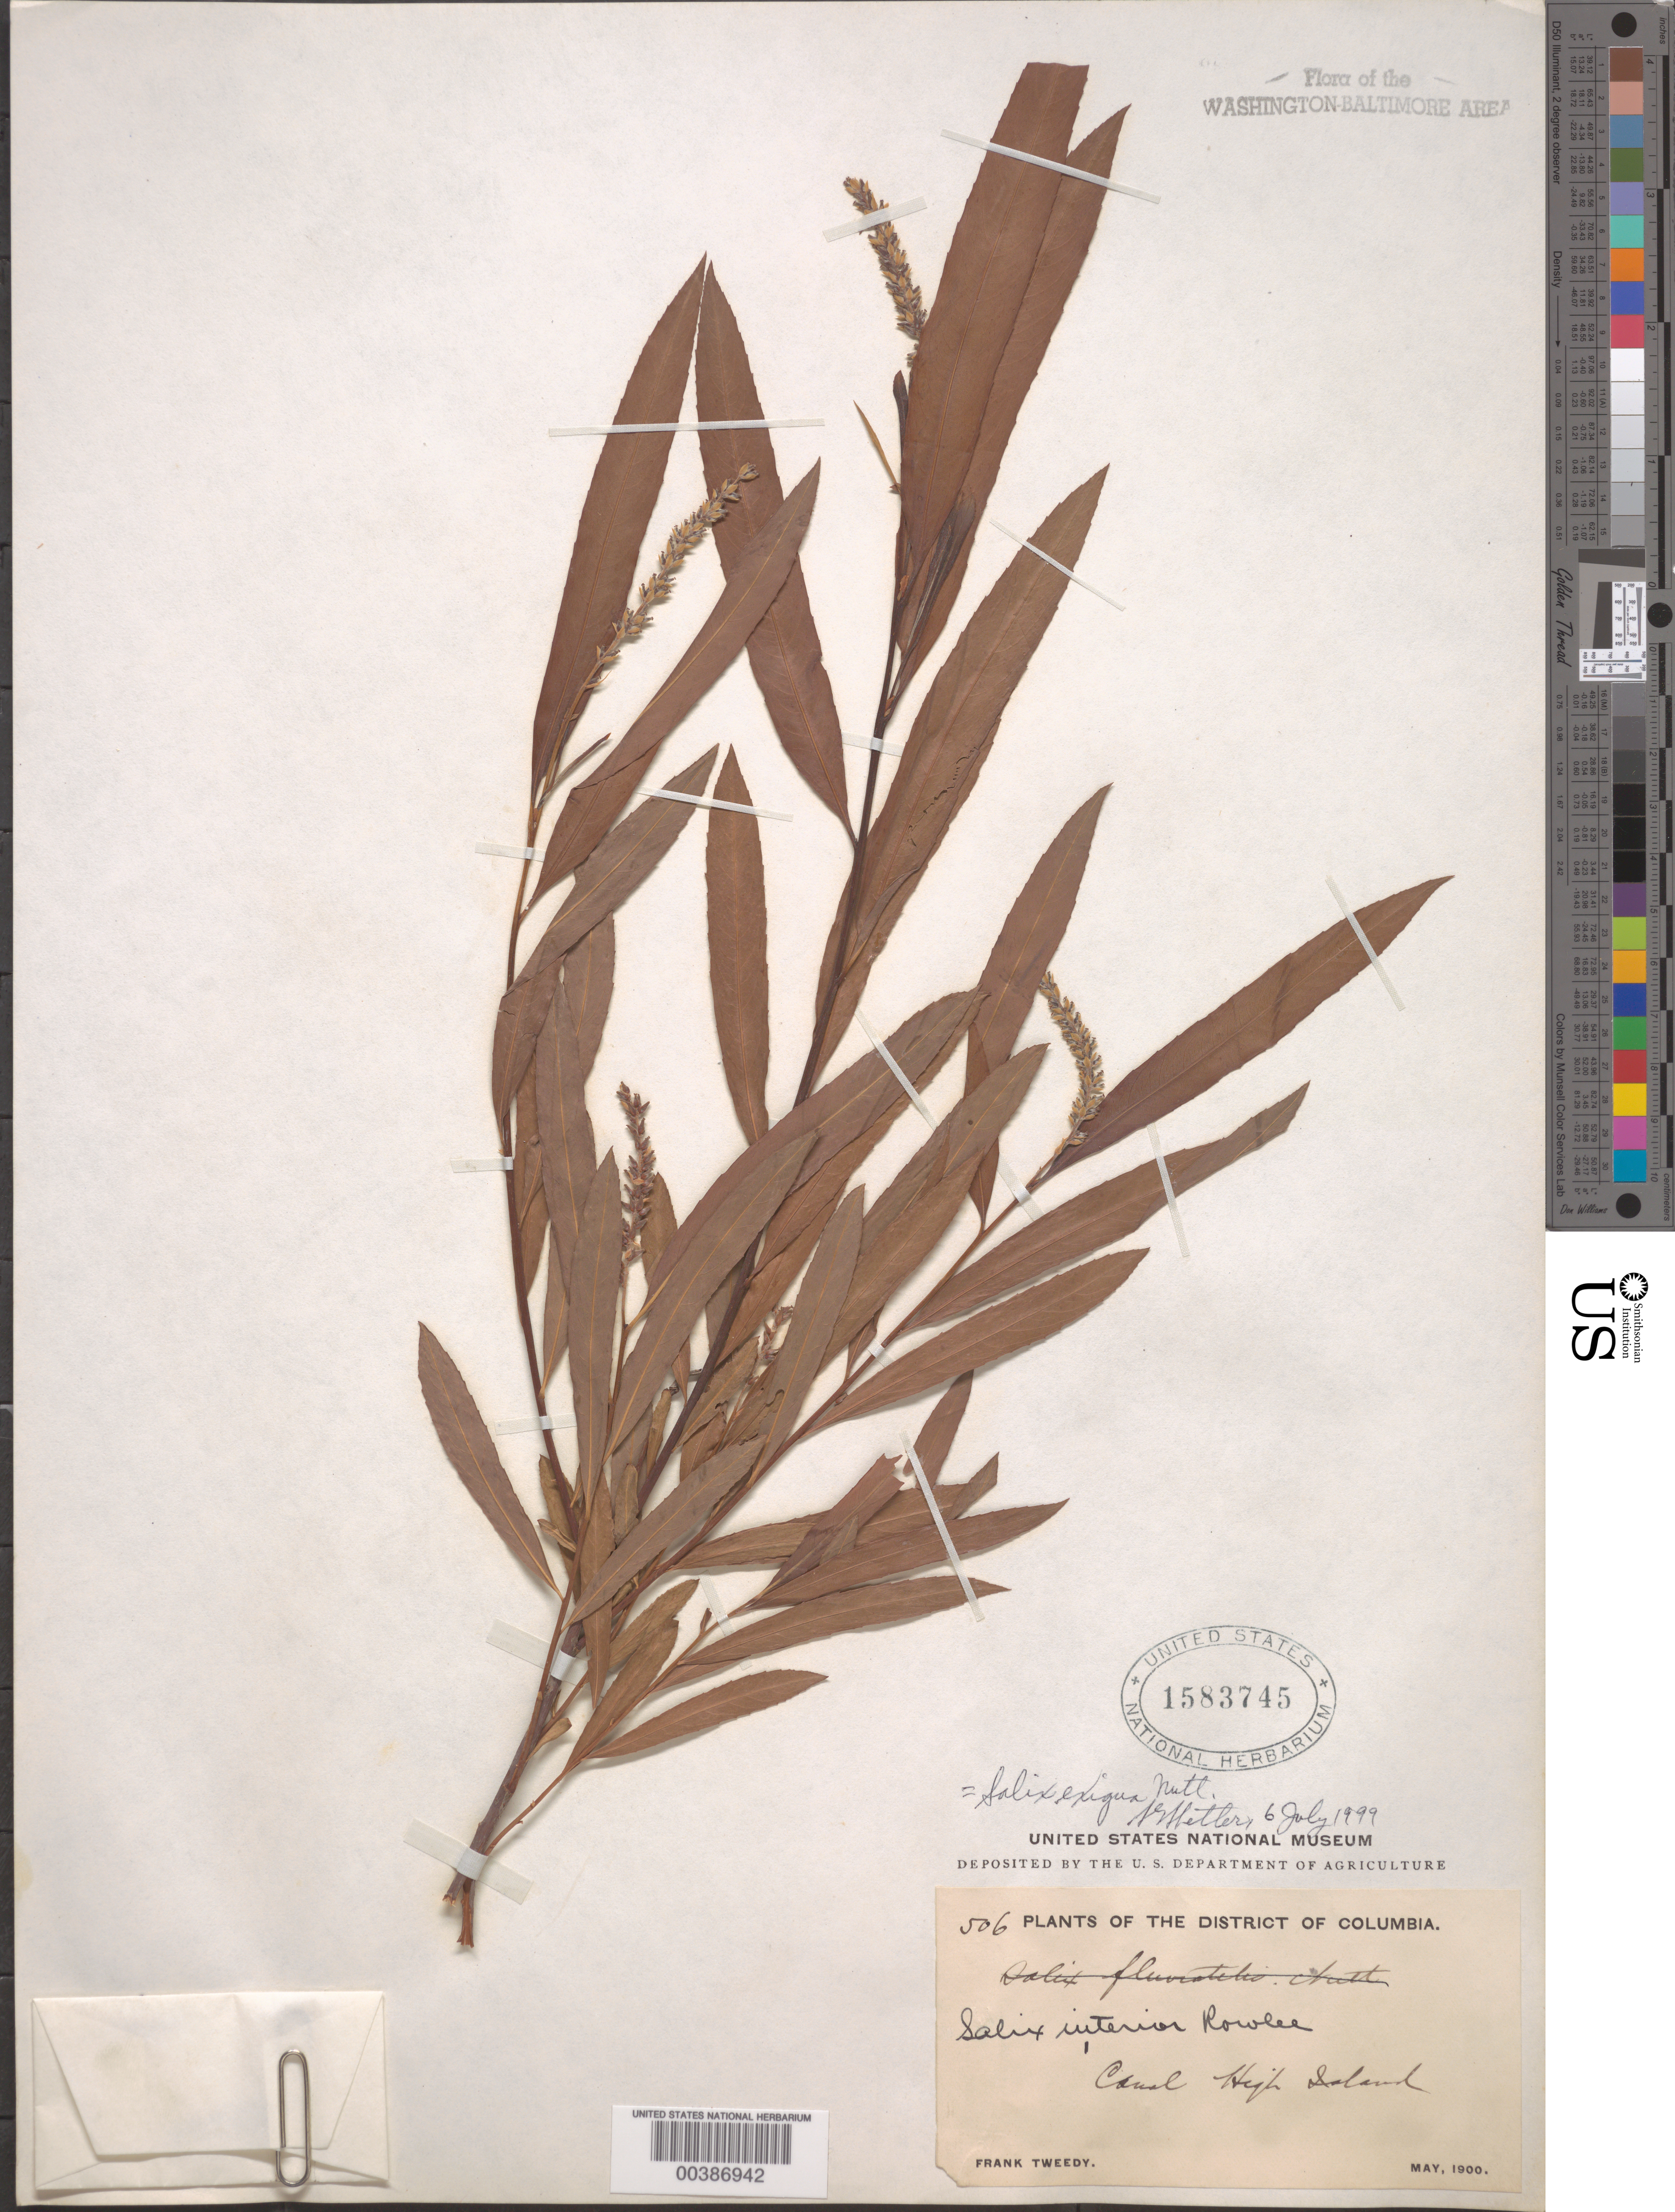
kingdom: Plantae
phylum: Tracheophyta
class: Magnoliopsida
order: Malpighiales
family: Salicaceae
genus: Salix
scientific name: Salix exigua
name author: Nutt.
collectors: F. Tweedy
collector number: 506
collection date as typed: May 1900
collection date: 1900-05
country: United States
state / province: Maryland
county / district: Montgomery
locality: C. & O. Canal, High Island C. and O. Canal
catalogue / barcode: US 1583745